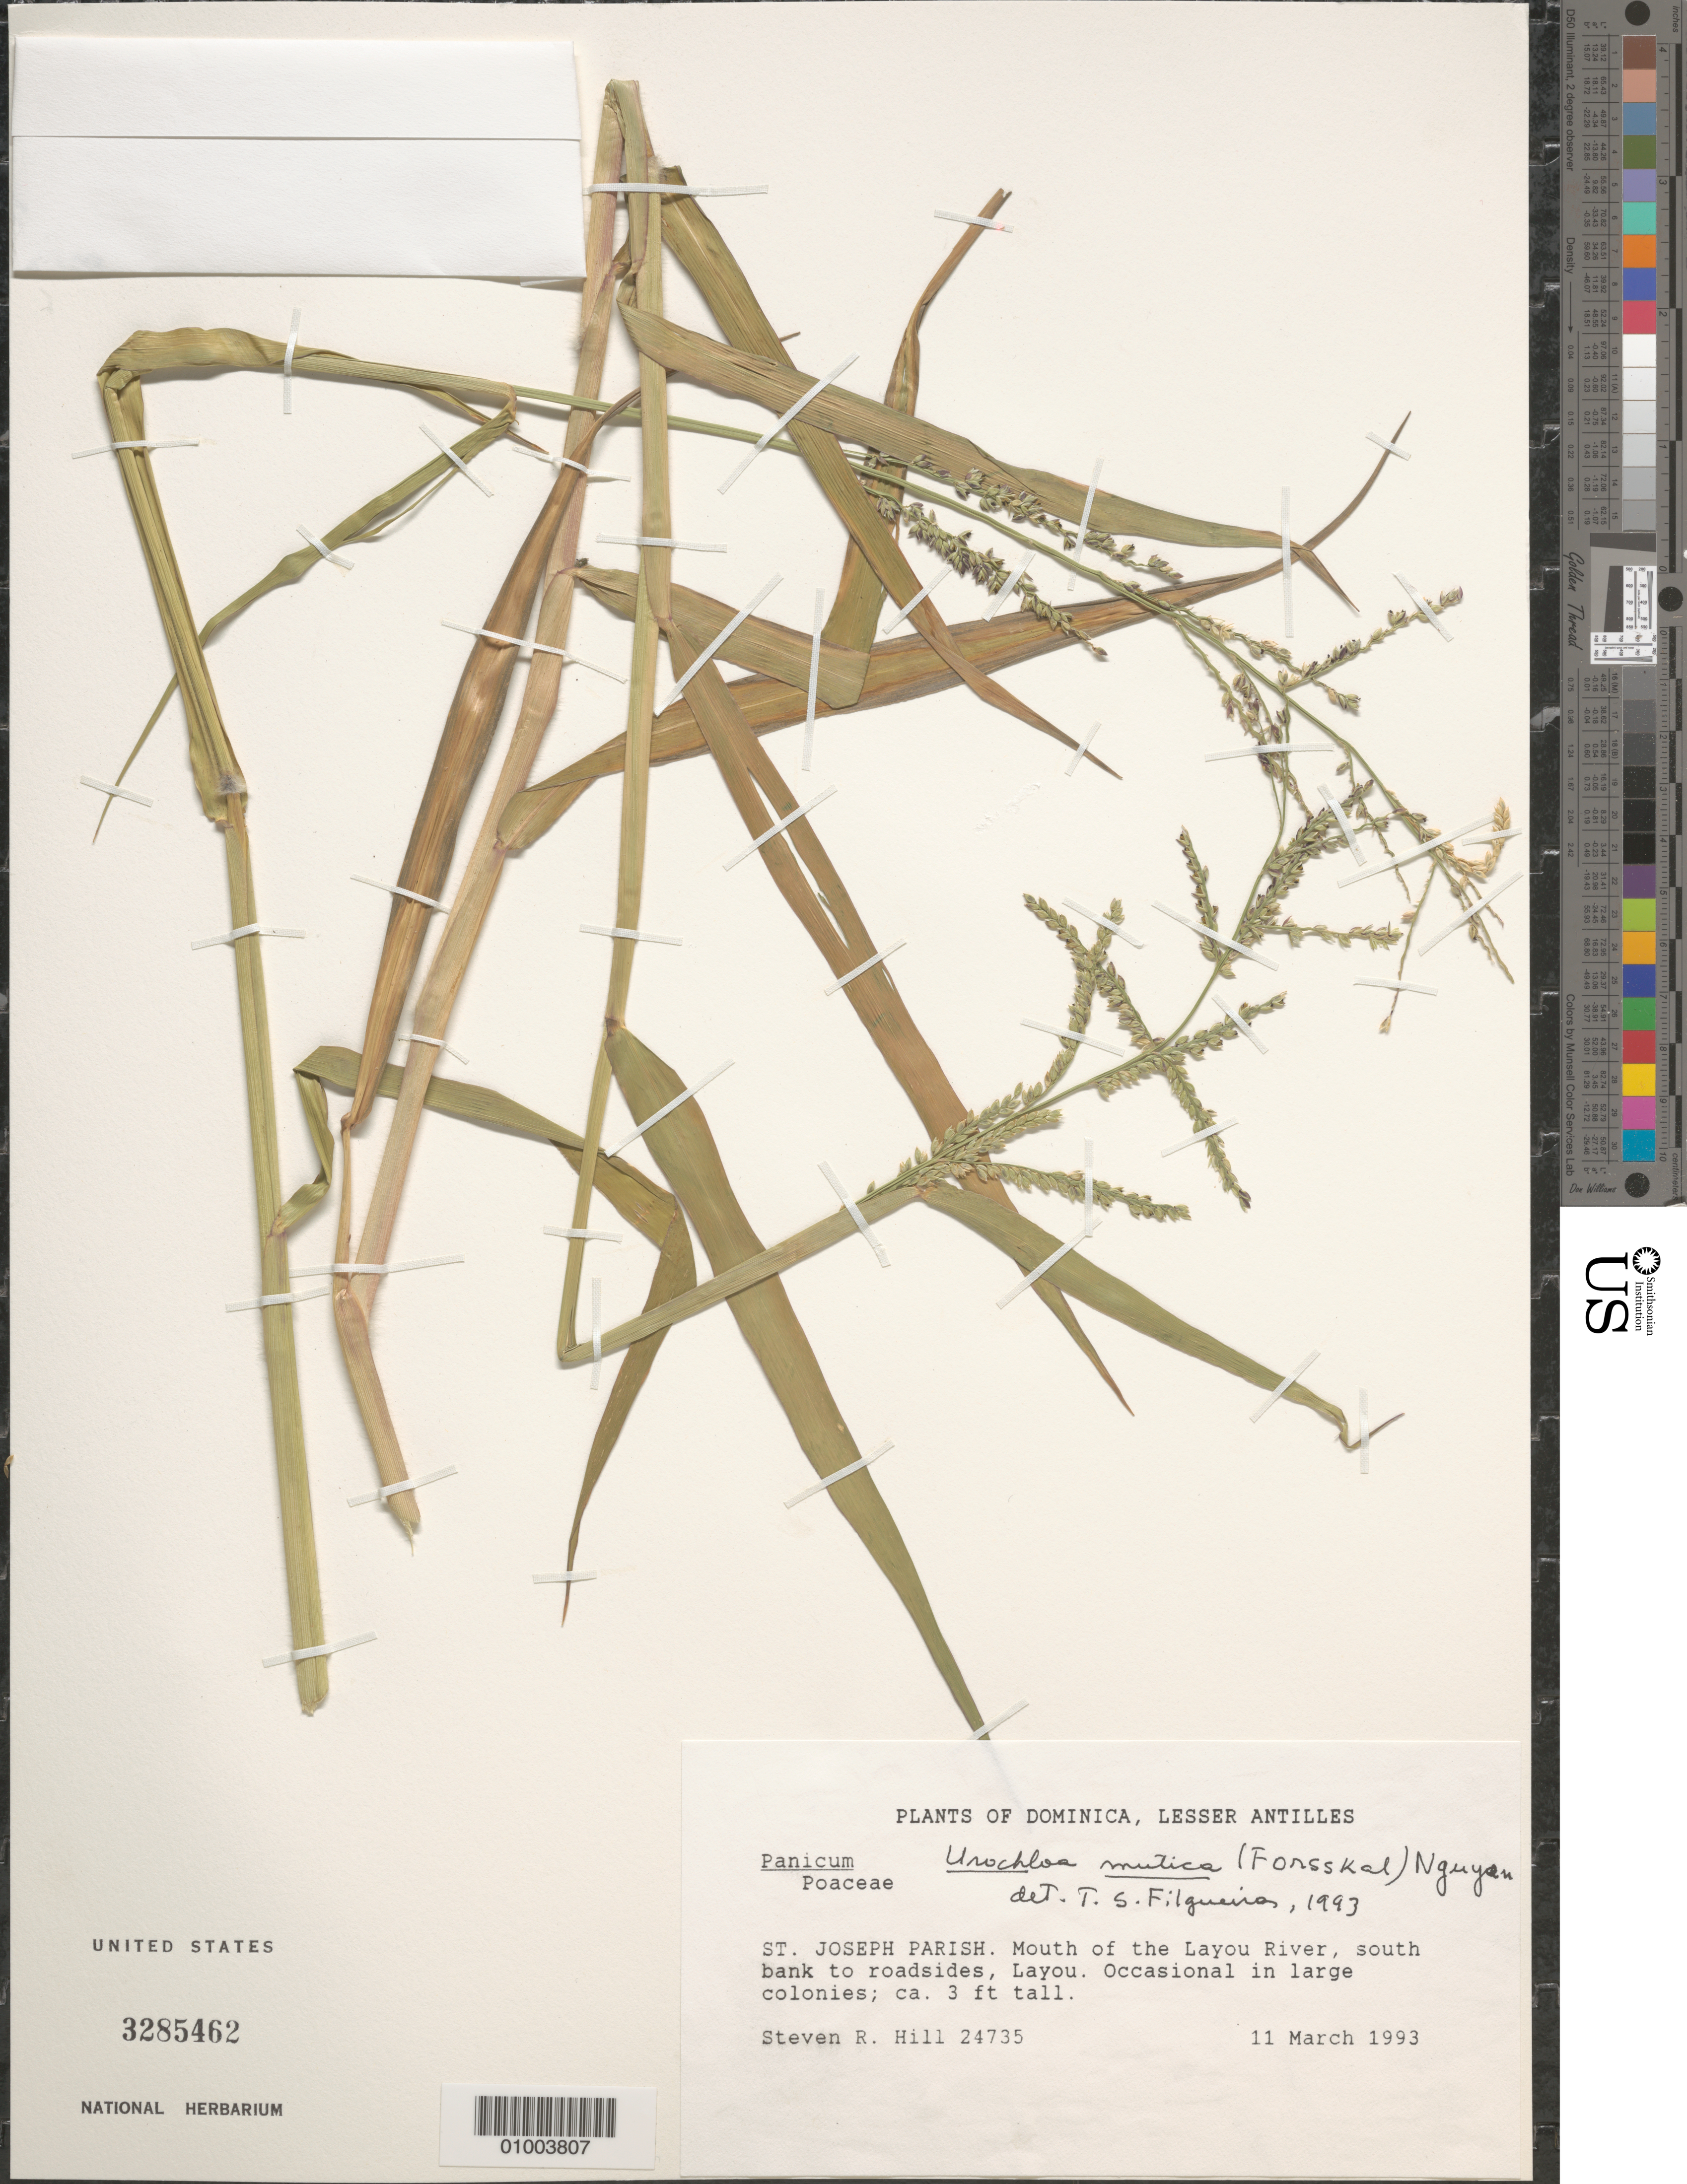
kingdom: Plantae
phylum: Tracheophyta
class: Liliopsida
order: Poales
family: Poaceae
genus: Urochloa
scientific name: Urochloa mutica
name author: (Forssk.) T.Q. Nguyen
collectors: S. R. Hill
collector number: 24735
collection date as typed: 11 Mar 1993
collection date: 1993-03-11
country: Dominica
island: Dominica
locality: St. Joseph Parish. Mouth of the Layou River, south bank to roadsides, Layou. Occasional in large colonies; ca. 3 ft tall.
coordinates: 0 N, 0 E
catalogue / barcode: US 3285462